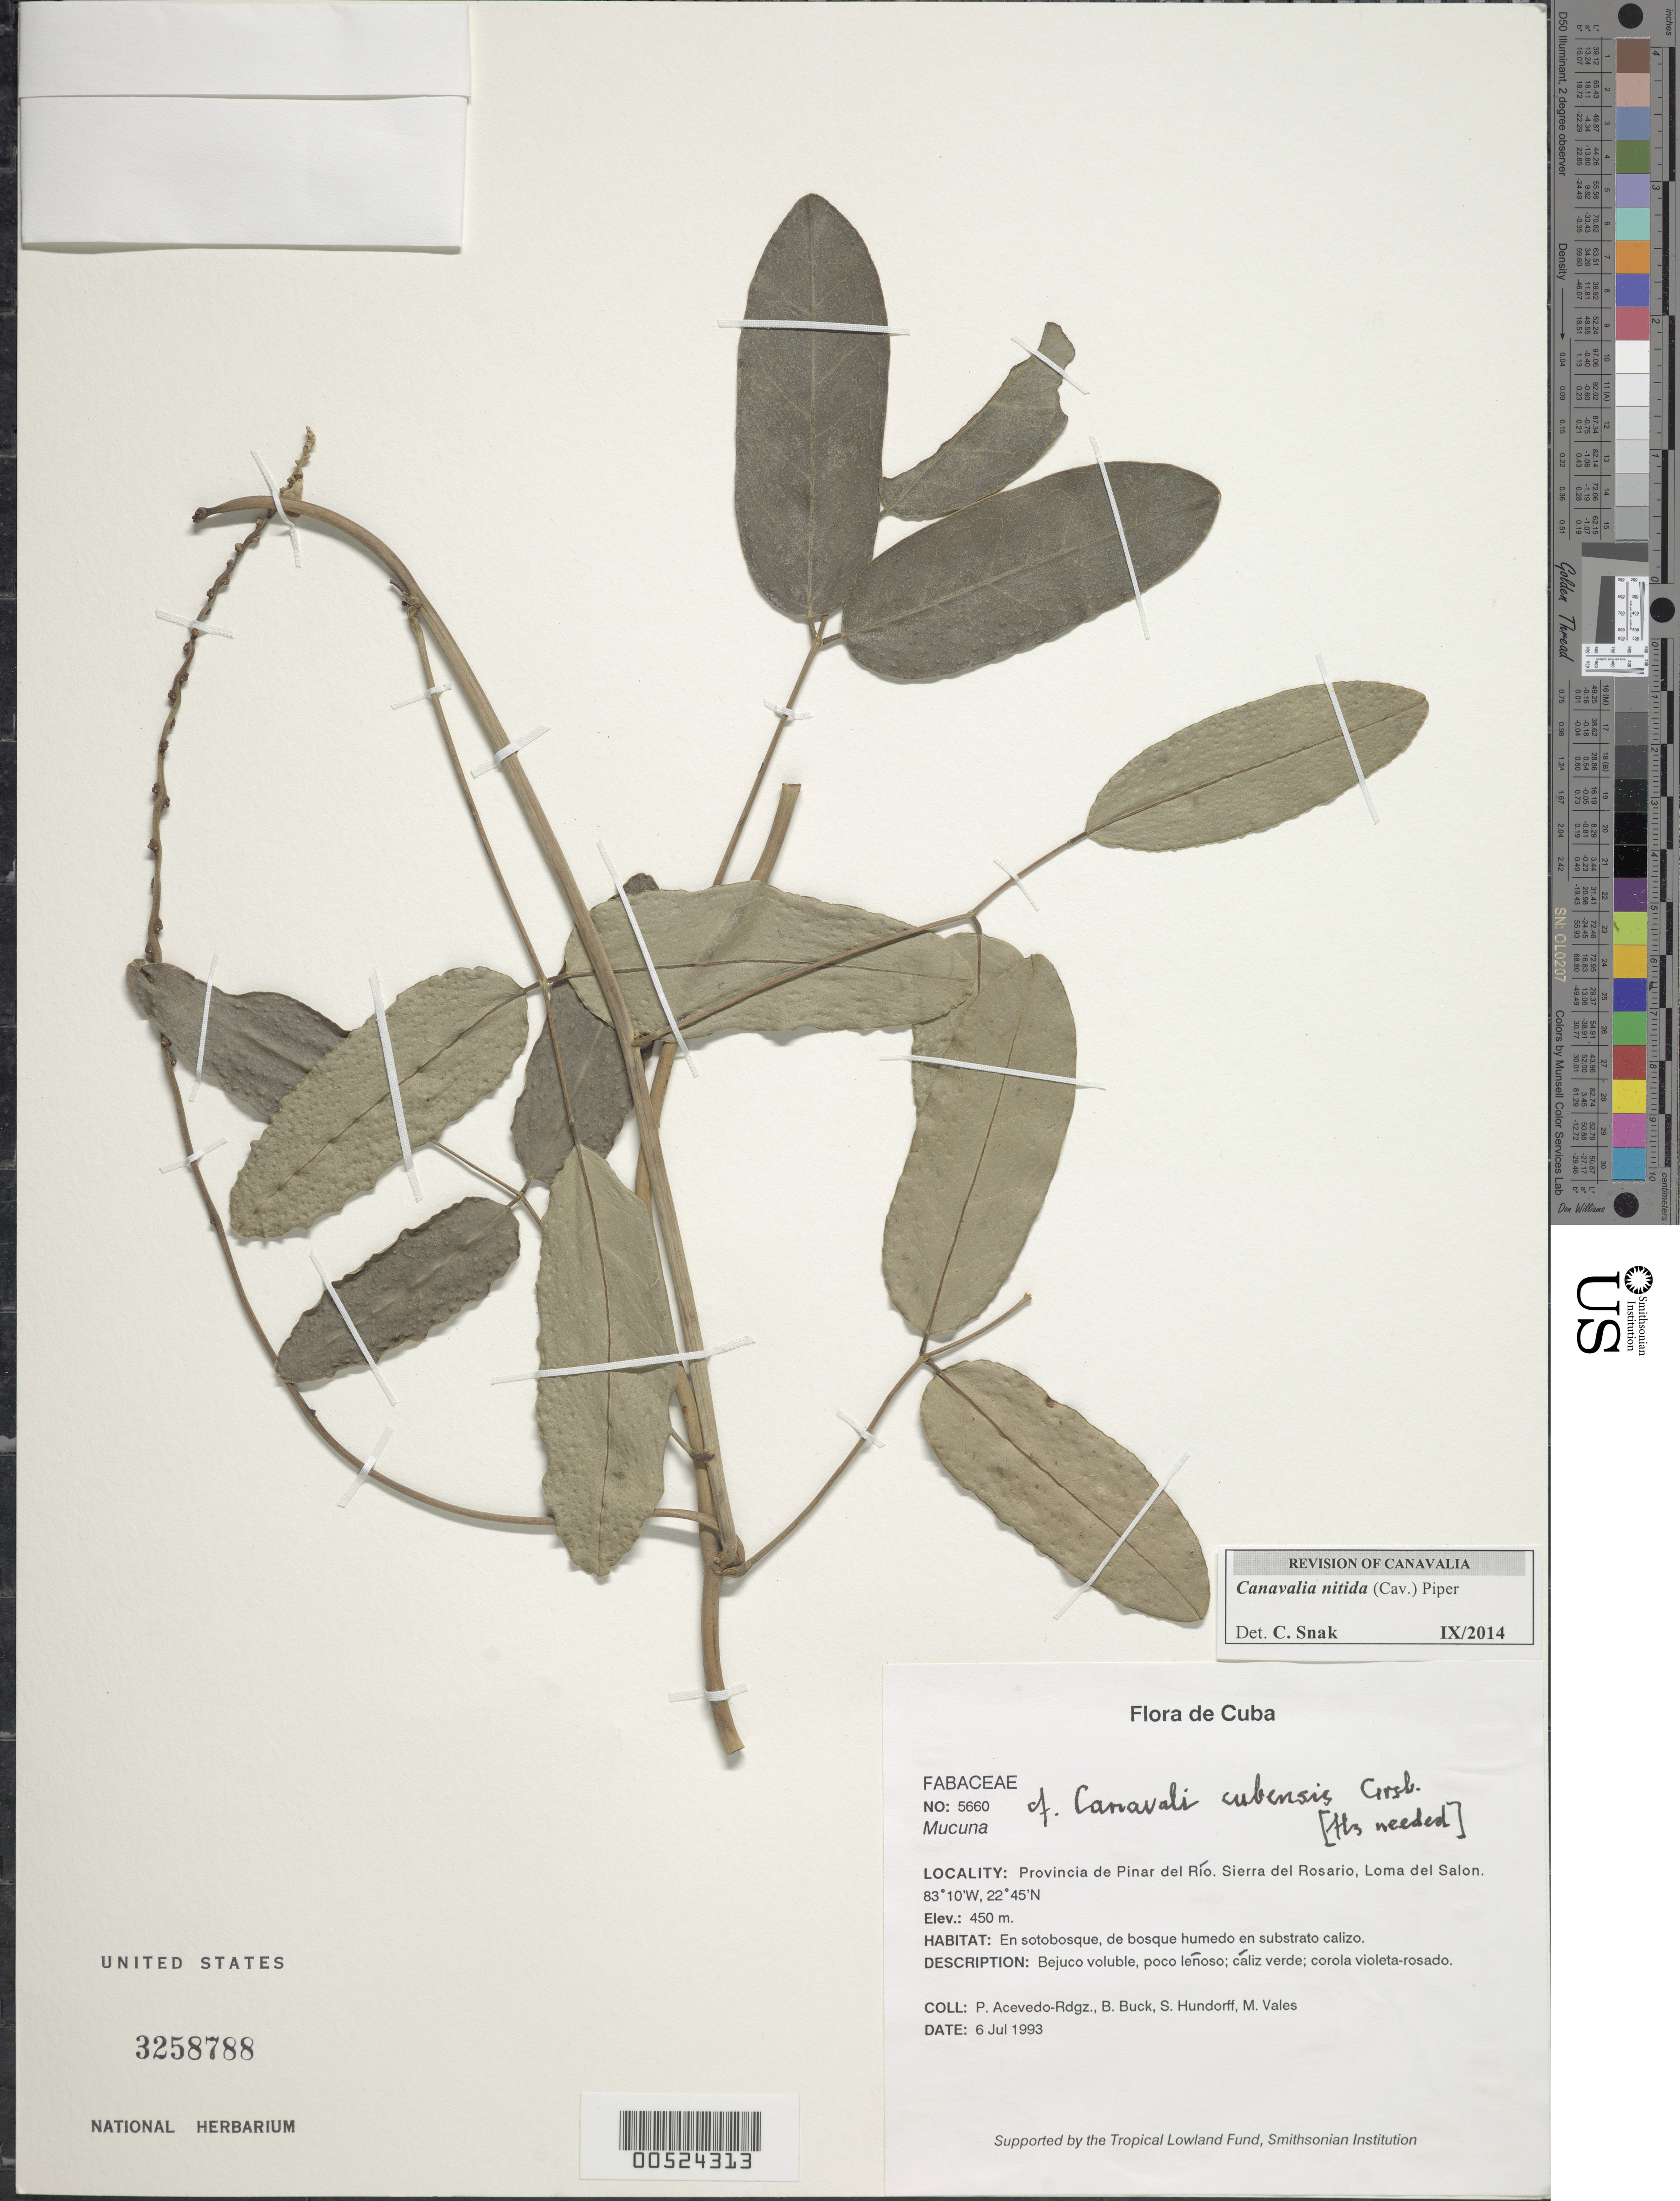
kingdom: Plantae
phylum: Tracheophyta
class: Magnoliopsida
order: Fabales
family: Fabaceae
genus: Canavalia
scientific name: Canavalia nitida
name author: (Cav.) Piper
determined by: Snak, C.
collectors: P. Acevedo-Rodr., B. Buck, S. Hundorf & M. Vales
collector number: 5660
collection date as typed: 06 Jul 1993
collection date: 1993-07-06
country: Cuba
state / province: Pinar del Rio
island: Cuba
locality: Provincia de Pinar del Río Sierra del Rosario, Loma del Salon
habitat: En sotobosque, de bosque humedo en substrato calizo.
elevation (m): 450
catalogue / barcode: US 3258788